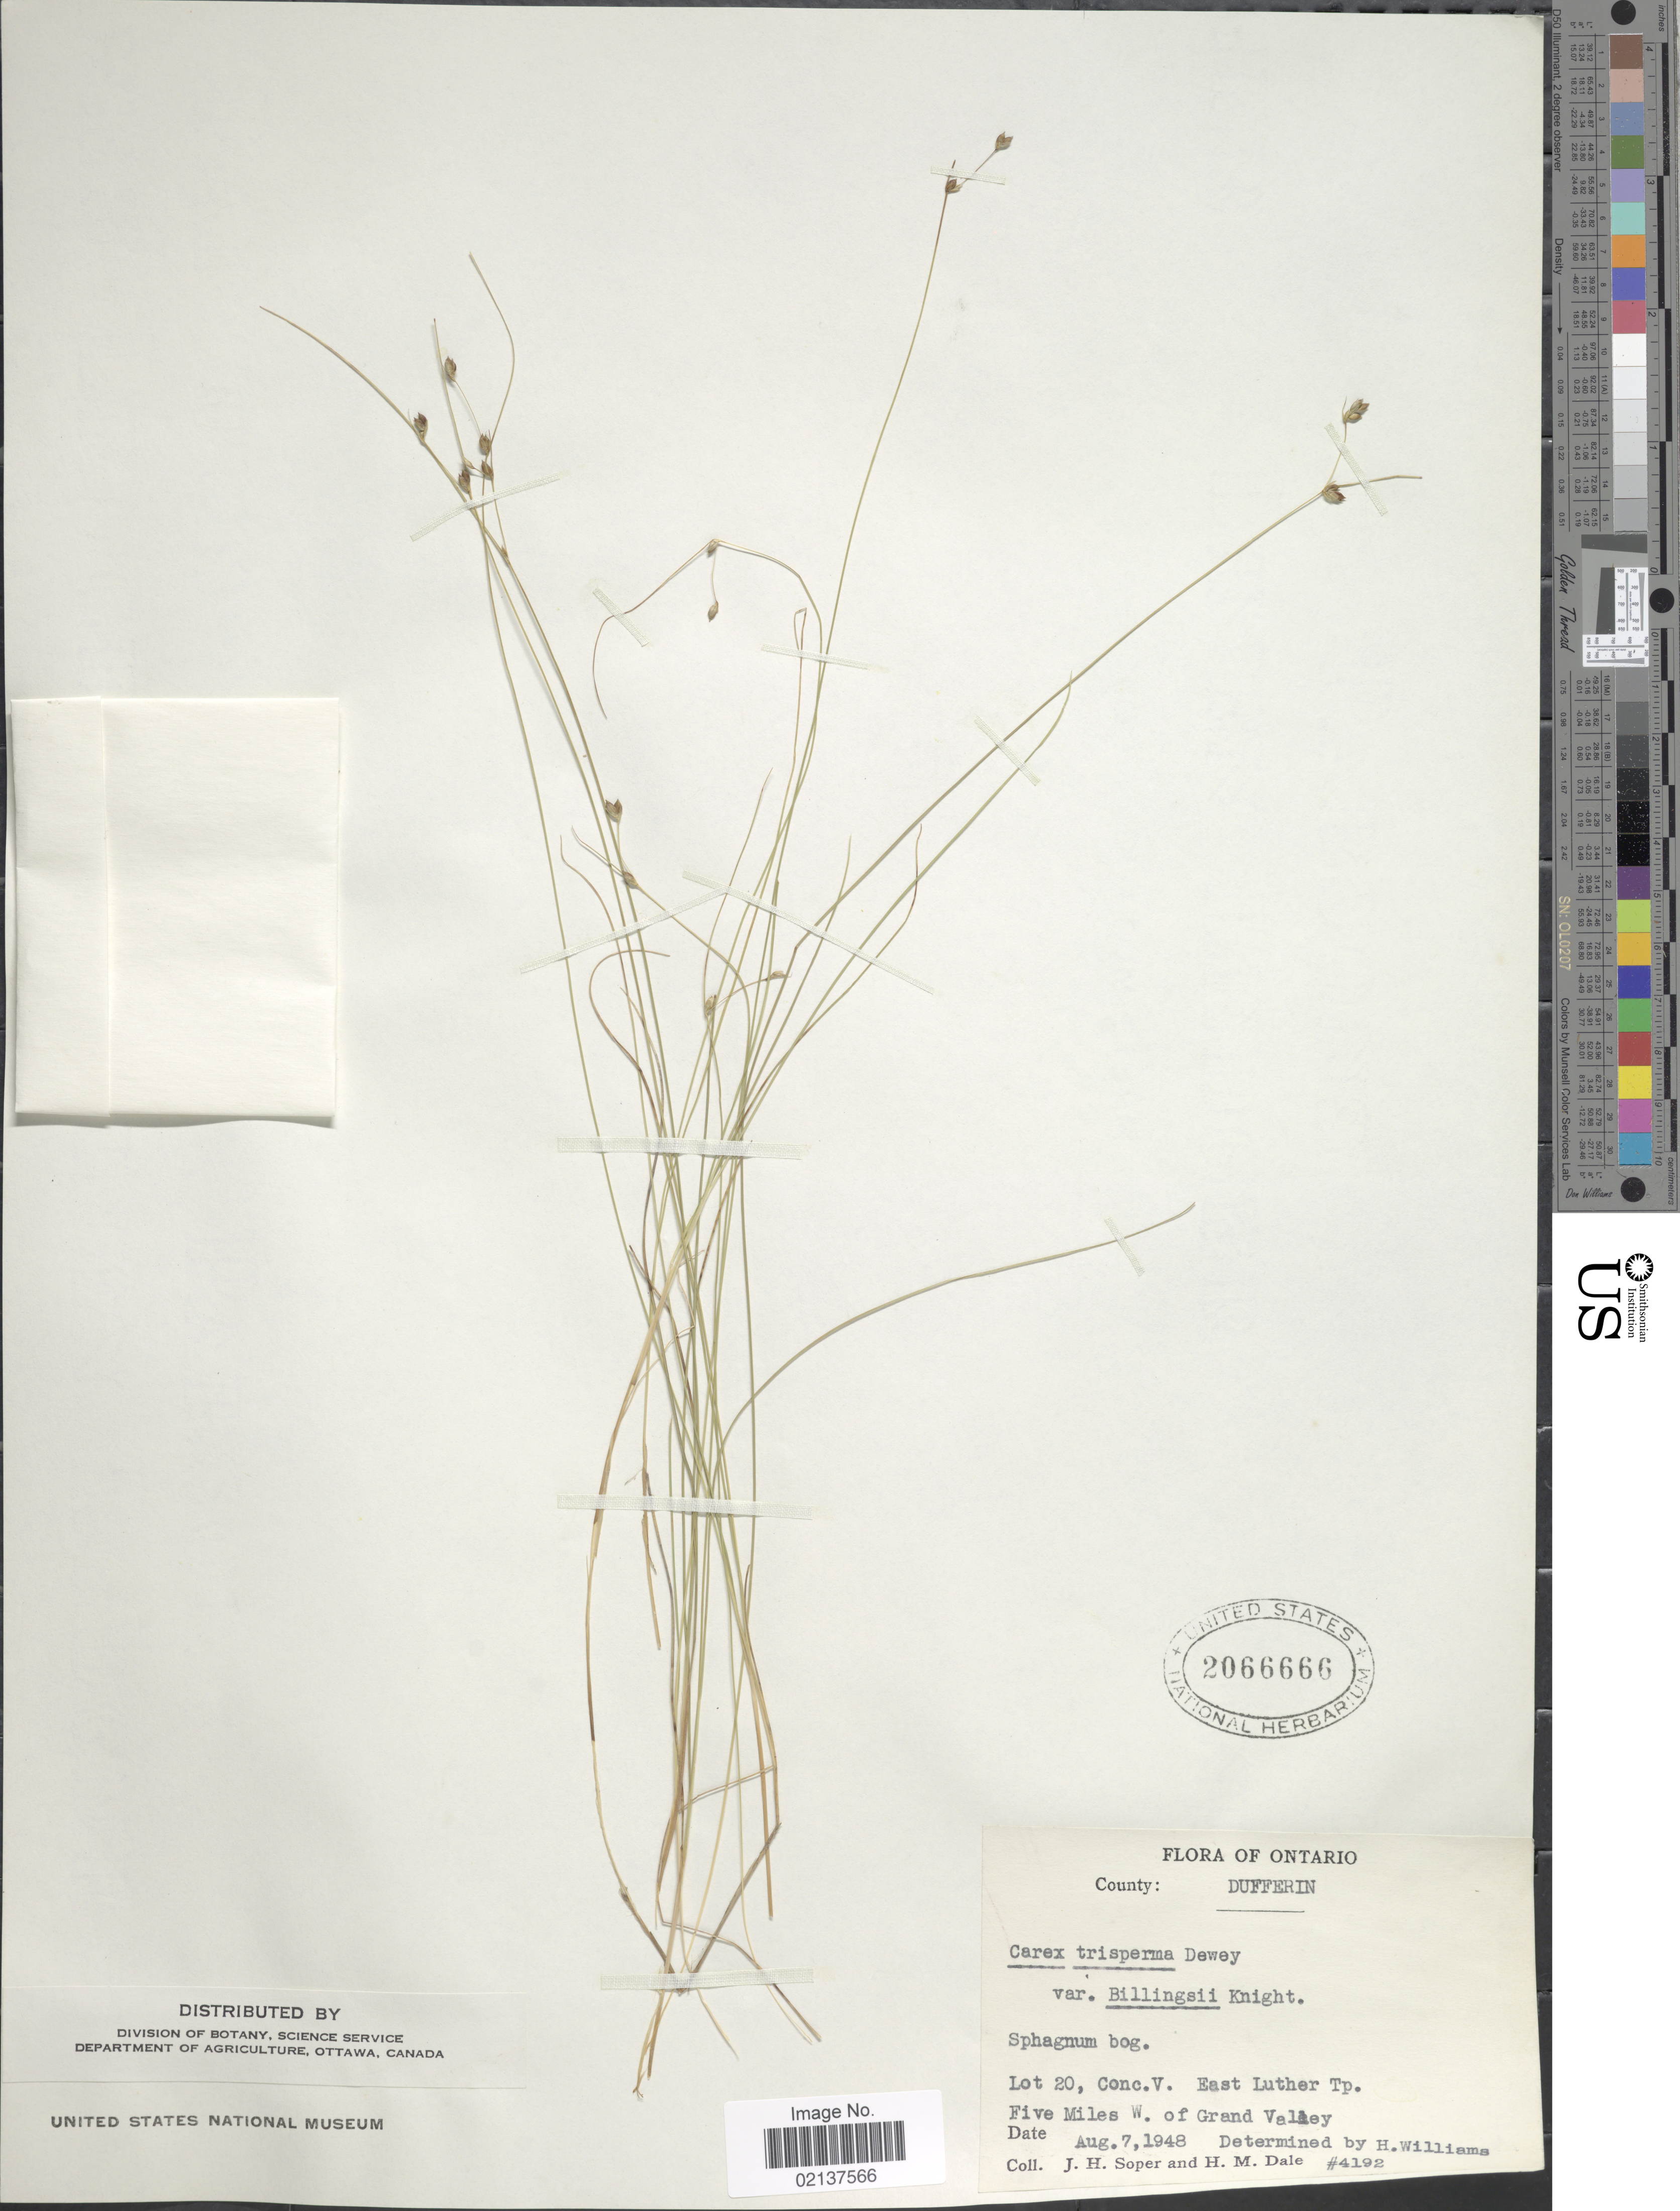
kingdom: Plantae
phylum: Tracheophyta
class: Liliopsida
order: Poales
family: Cyperaceae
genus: Carex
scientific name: Carex trisperma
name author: Dewey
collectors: J. H. Soper & H. M. Dale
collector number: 4192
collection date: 1948-08-07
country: Canada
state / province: Ontario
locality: County Dufferin, Lot 20, Conc. V. East Luther Tp., Five Miles W of Grand Valley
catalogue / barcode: US 2066666